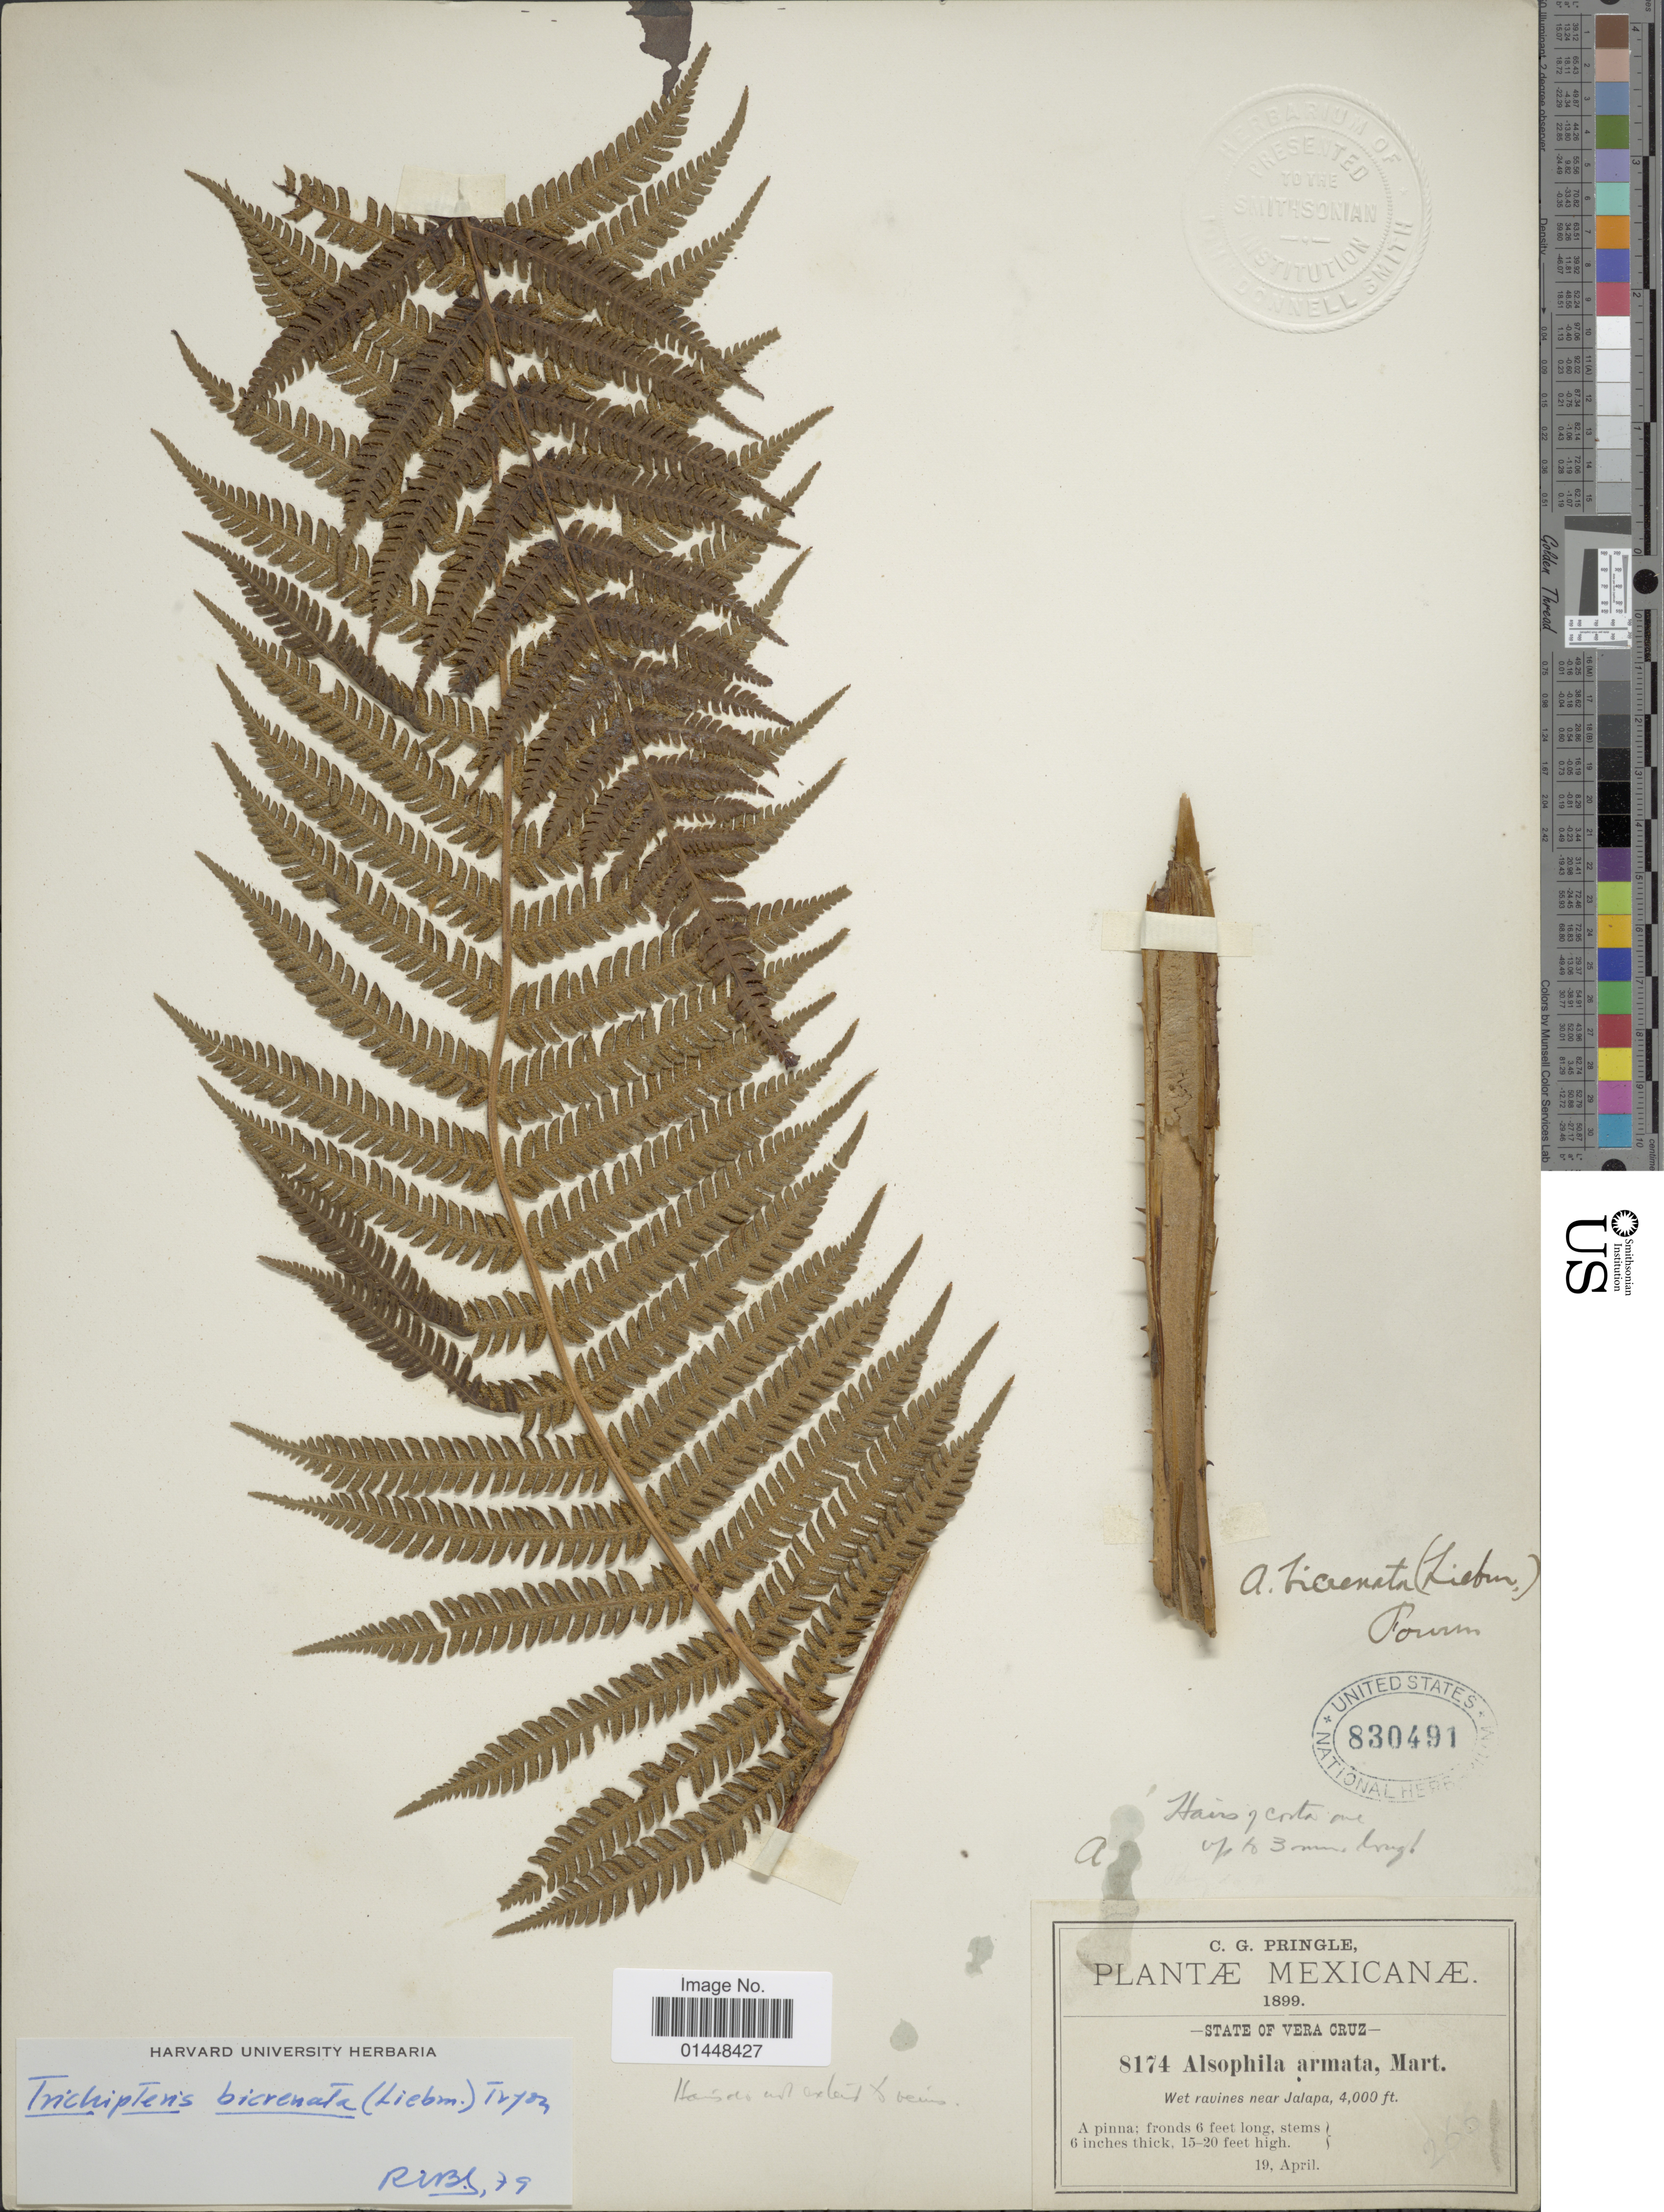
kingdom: Plantae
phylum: Tracheophyta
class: Polypodiopsida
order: Cyatheales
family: Cyatheaceae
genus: Cyathea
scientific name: Cyathea bicrenata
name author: Liebm.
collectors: C. G. Pringle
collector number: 8174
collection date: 1899-04-19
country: Mexico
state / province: Veracruz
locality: Near Jalapa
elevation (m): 1219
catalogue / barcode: US 830491